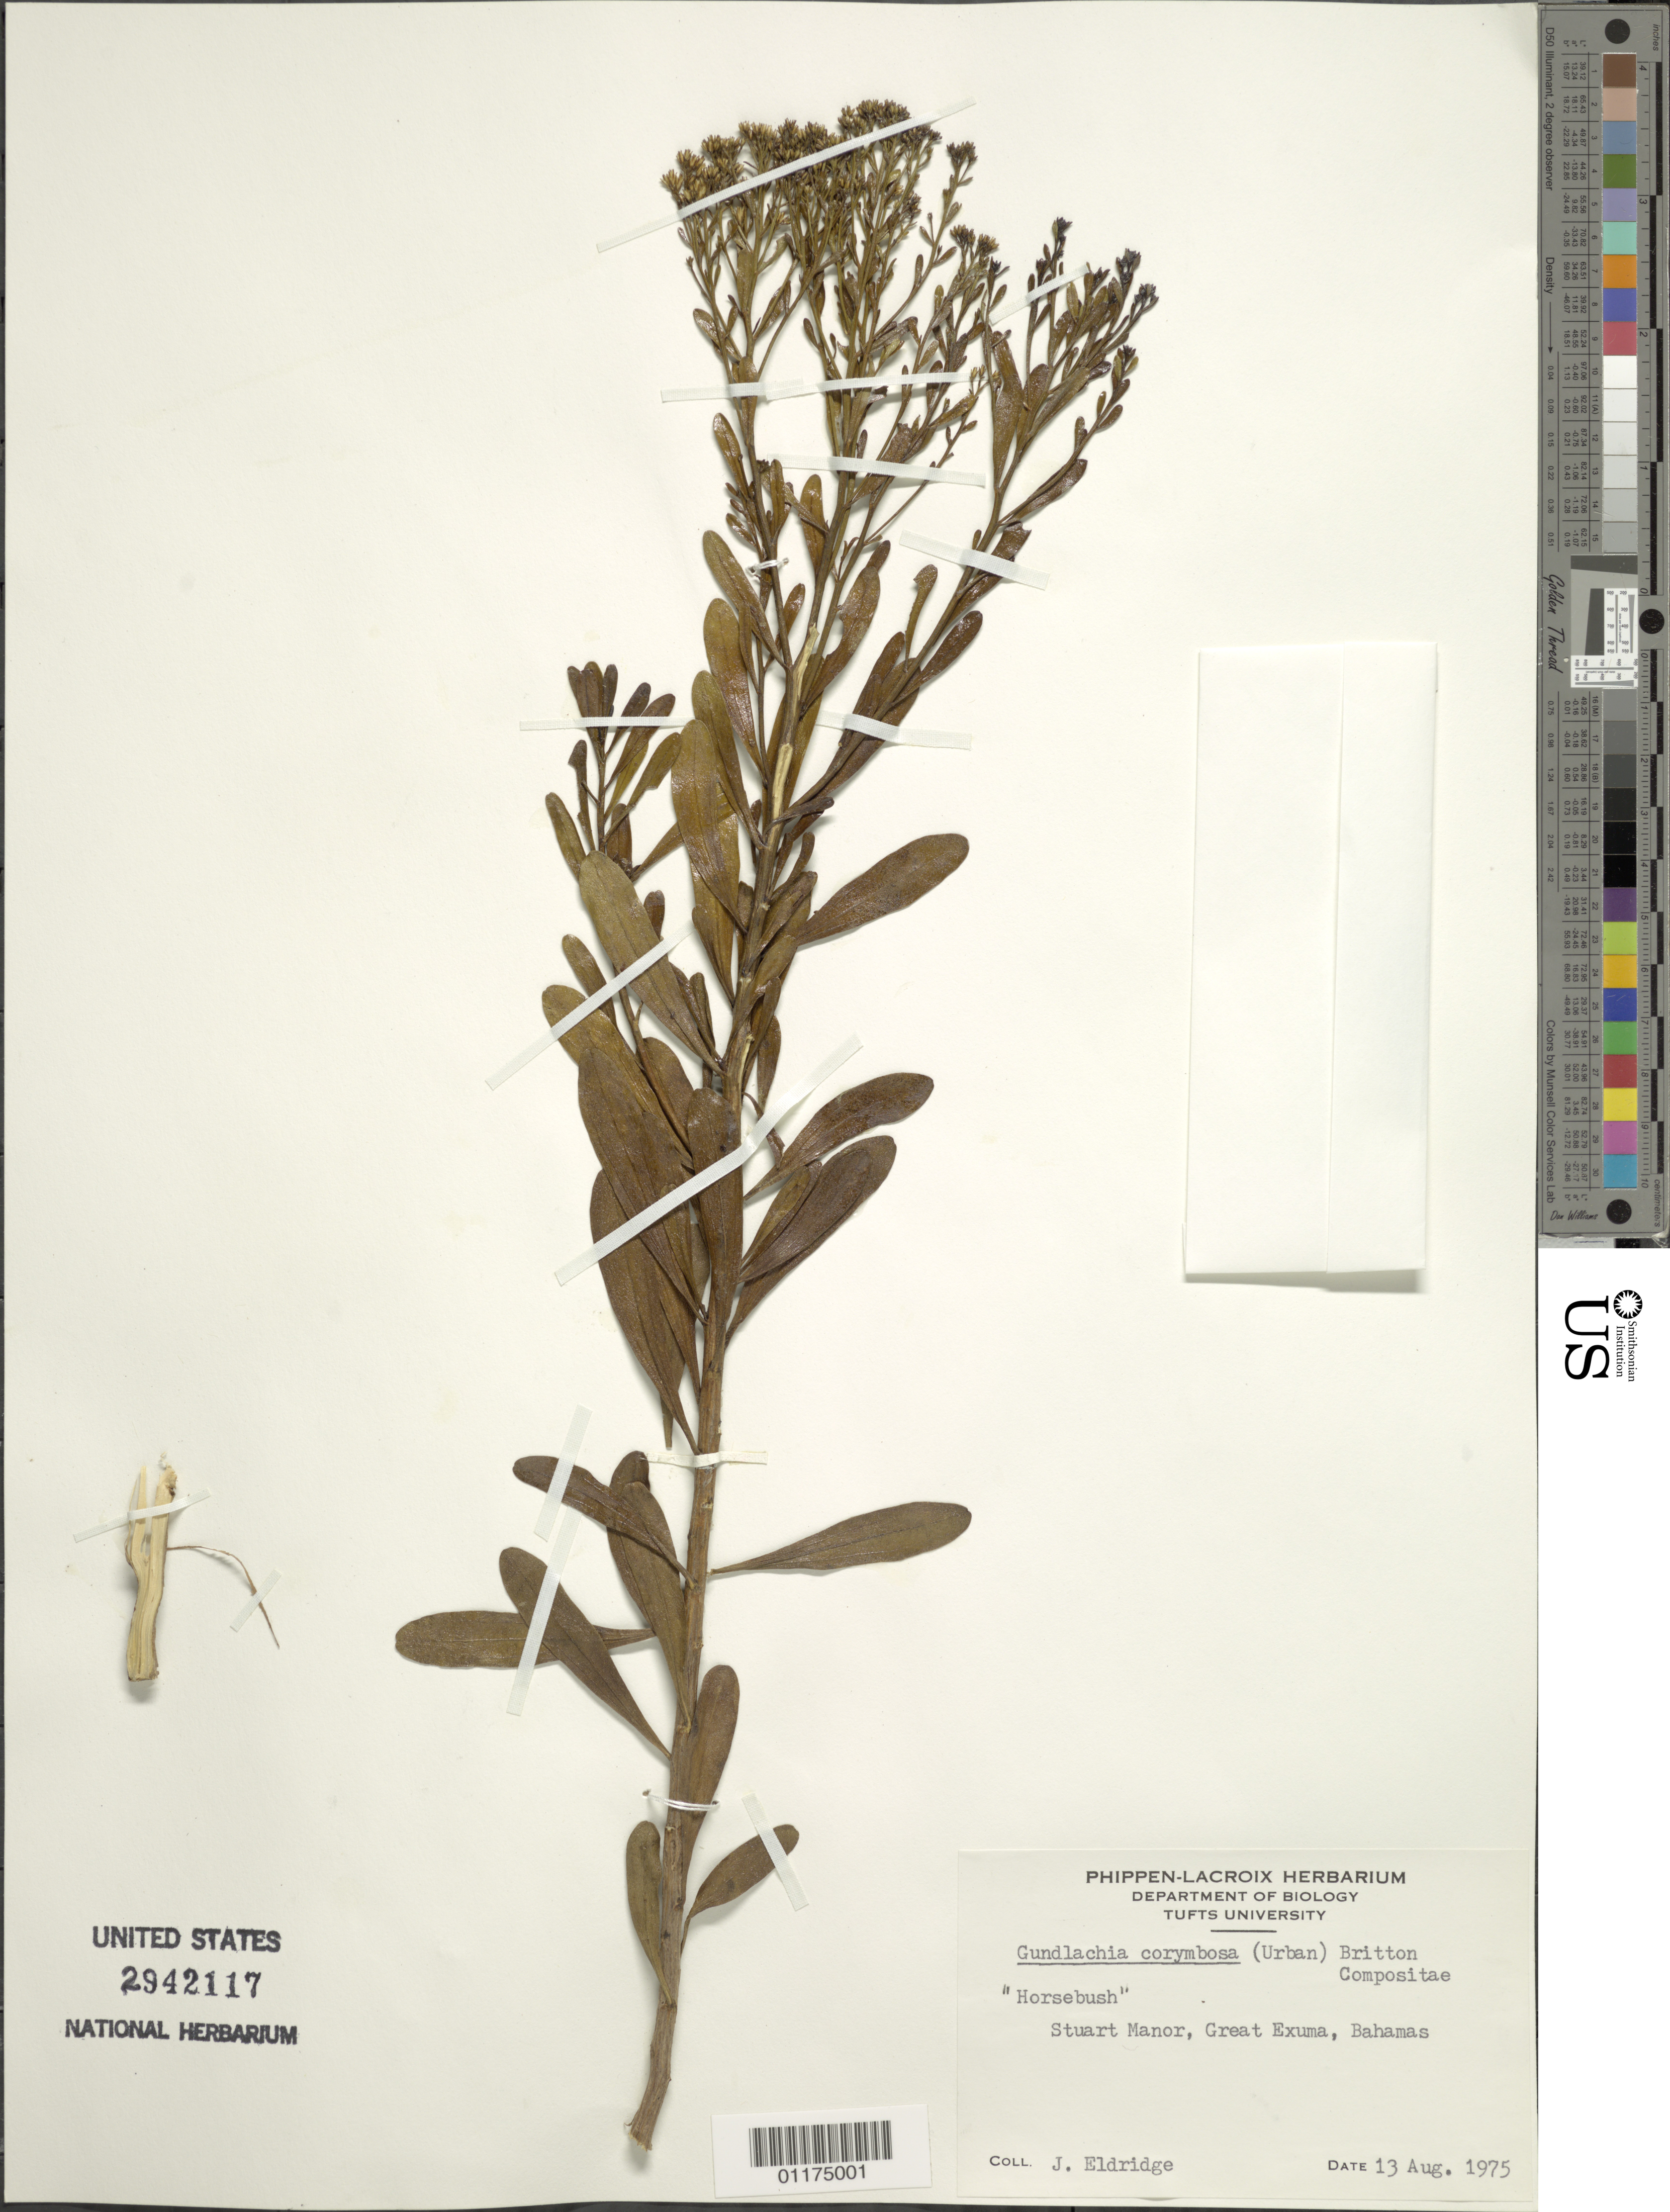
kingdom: Plantae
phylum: Tracheophyta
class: Magnoliopsida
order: Asterales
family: Asteraceae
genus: Gundlachia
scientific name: Gundlachia corymbosa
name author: (Urb.) Britton ex Bold.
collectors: J. Eldridge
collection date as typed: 13 Aug 1975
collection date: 1975-08-13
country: Bahamas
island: Great Exuma I.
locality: Stuart Manor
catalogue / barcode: US 2942117